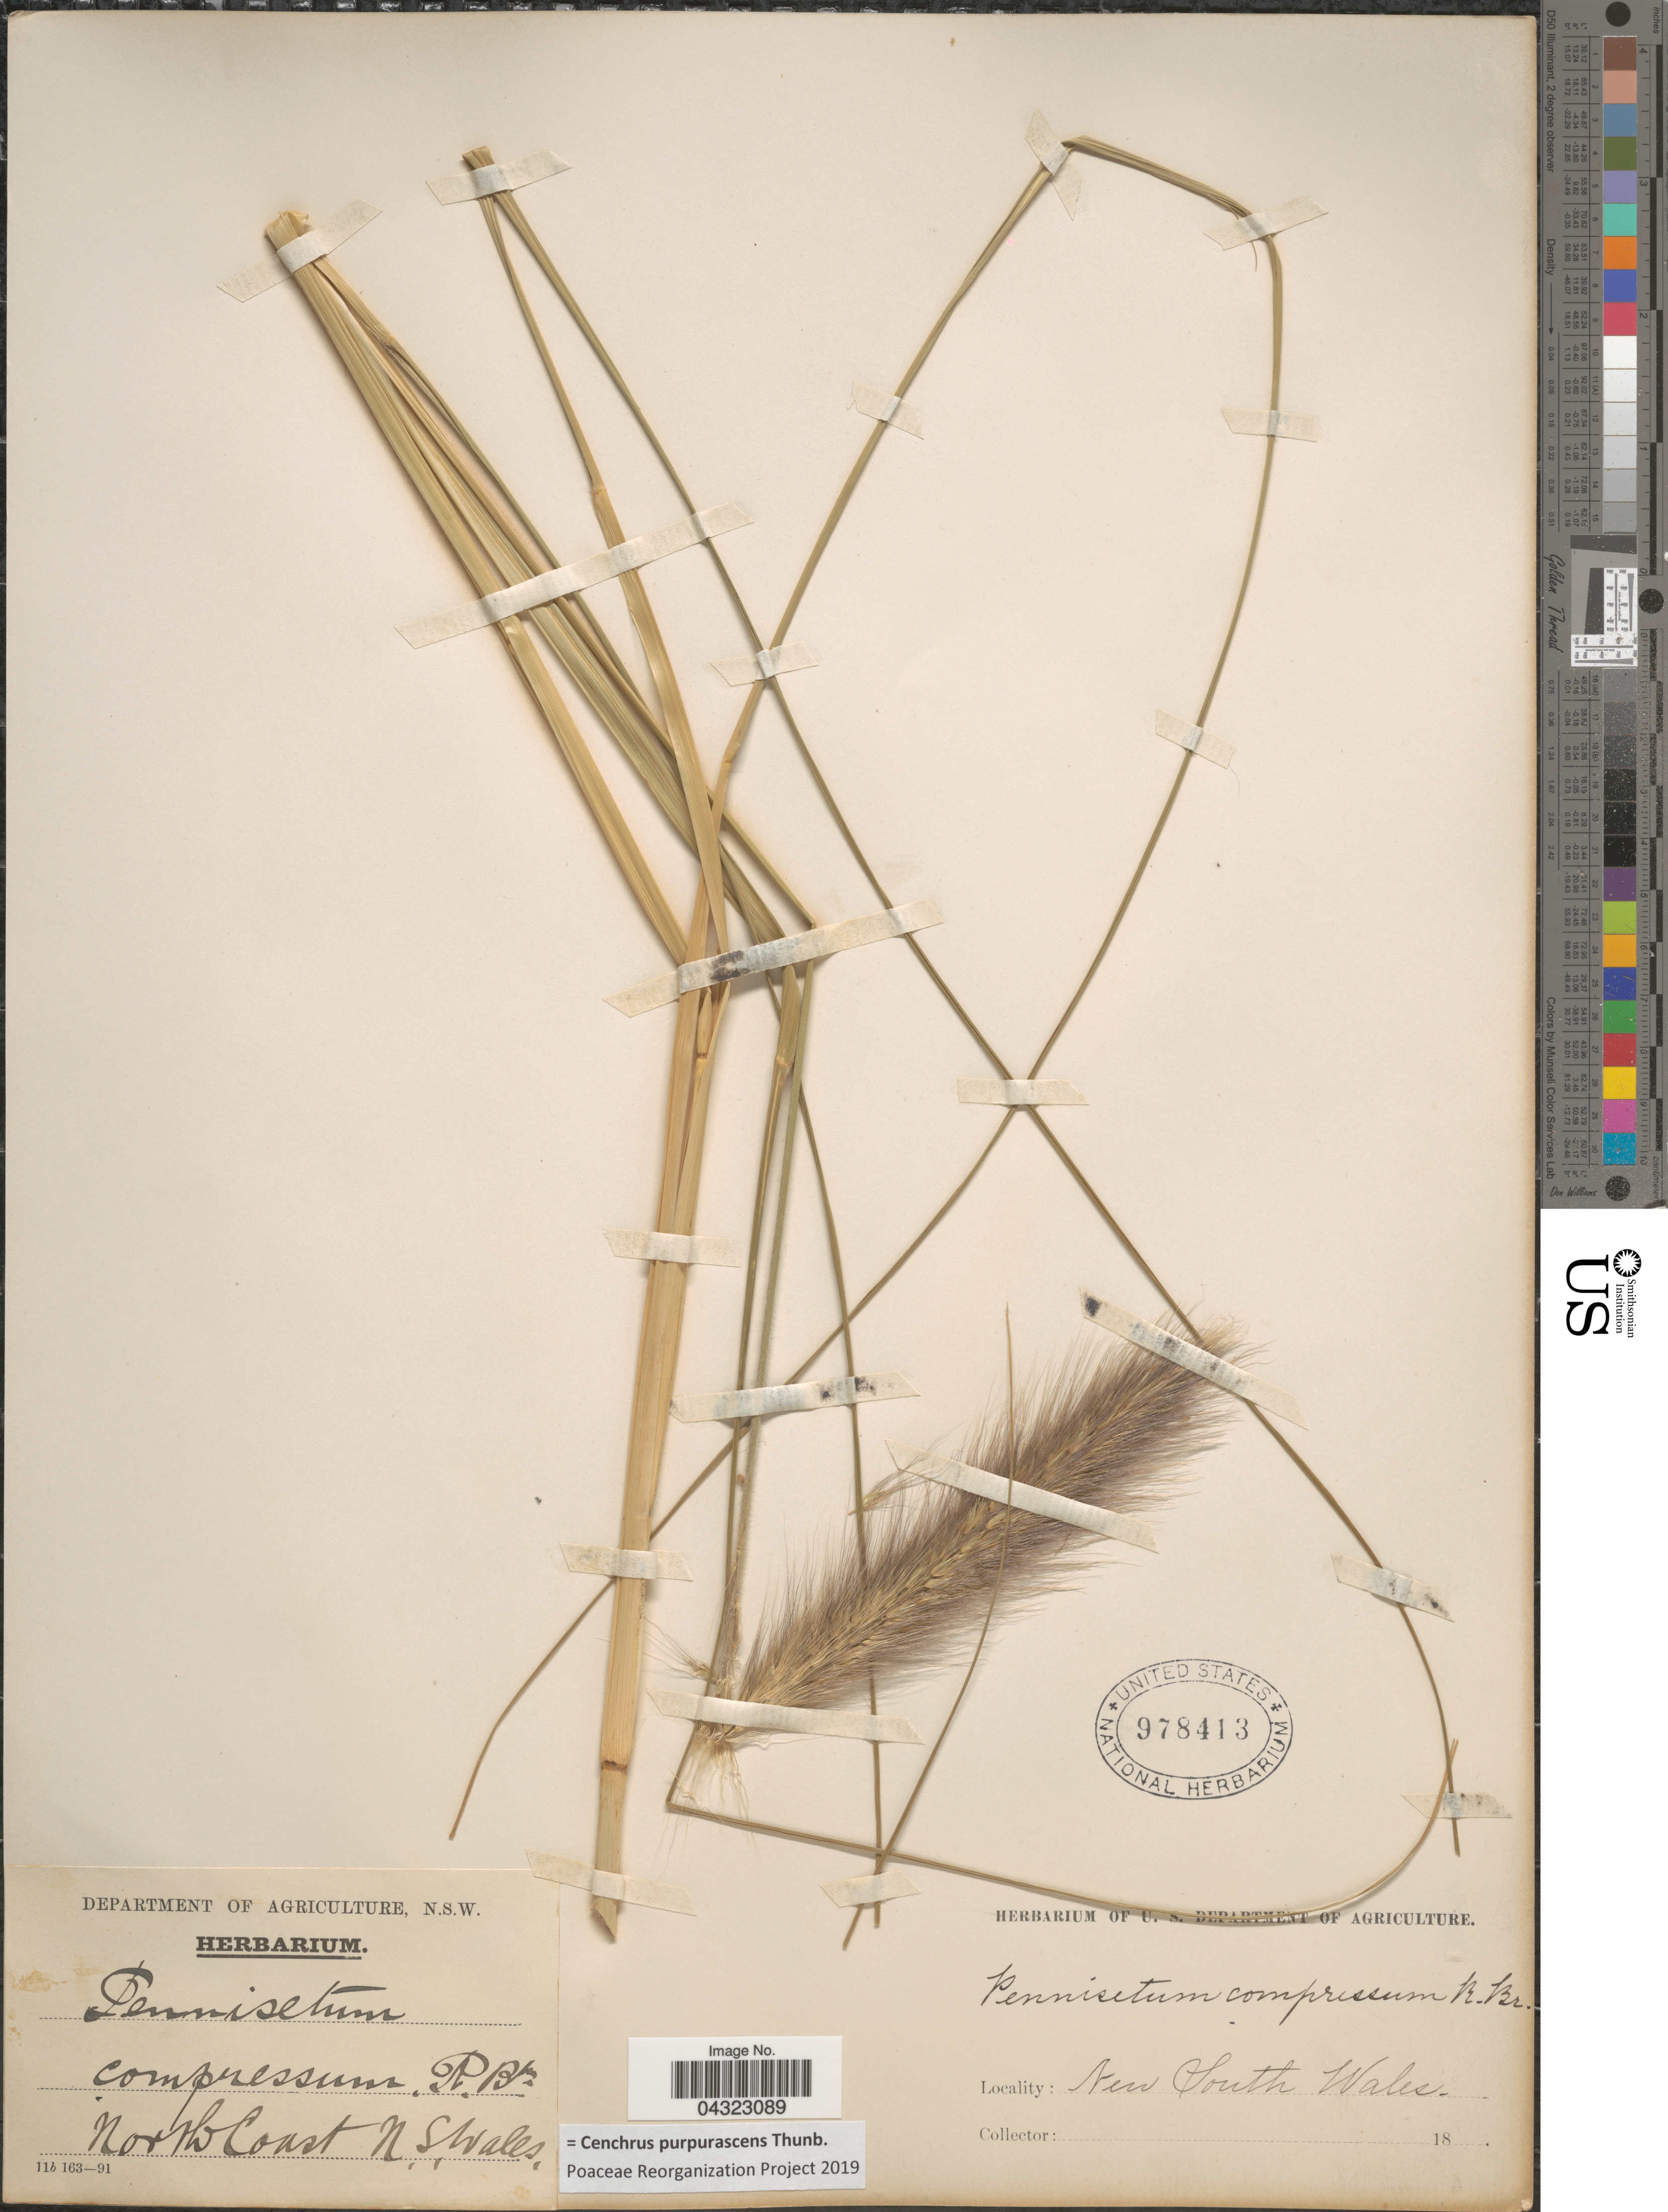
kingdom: Plantae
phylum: Tracheophyta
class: Liliopsida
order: Poales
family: Poaceae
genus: Cenchrus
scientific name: Cenchrus purpurascens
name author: Thunb.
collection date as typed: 18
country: Australia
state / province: New South Wales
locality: North Coast.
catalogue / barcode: US 978413